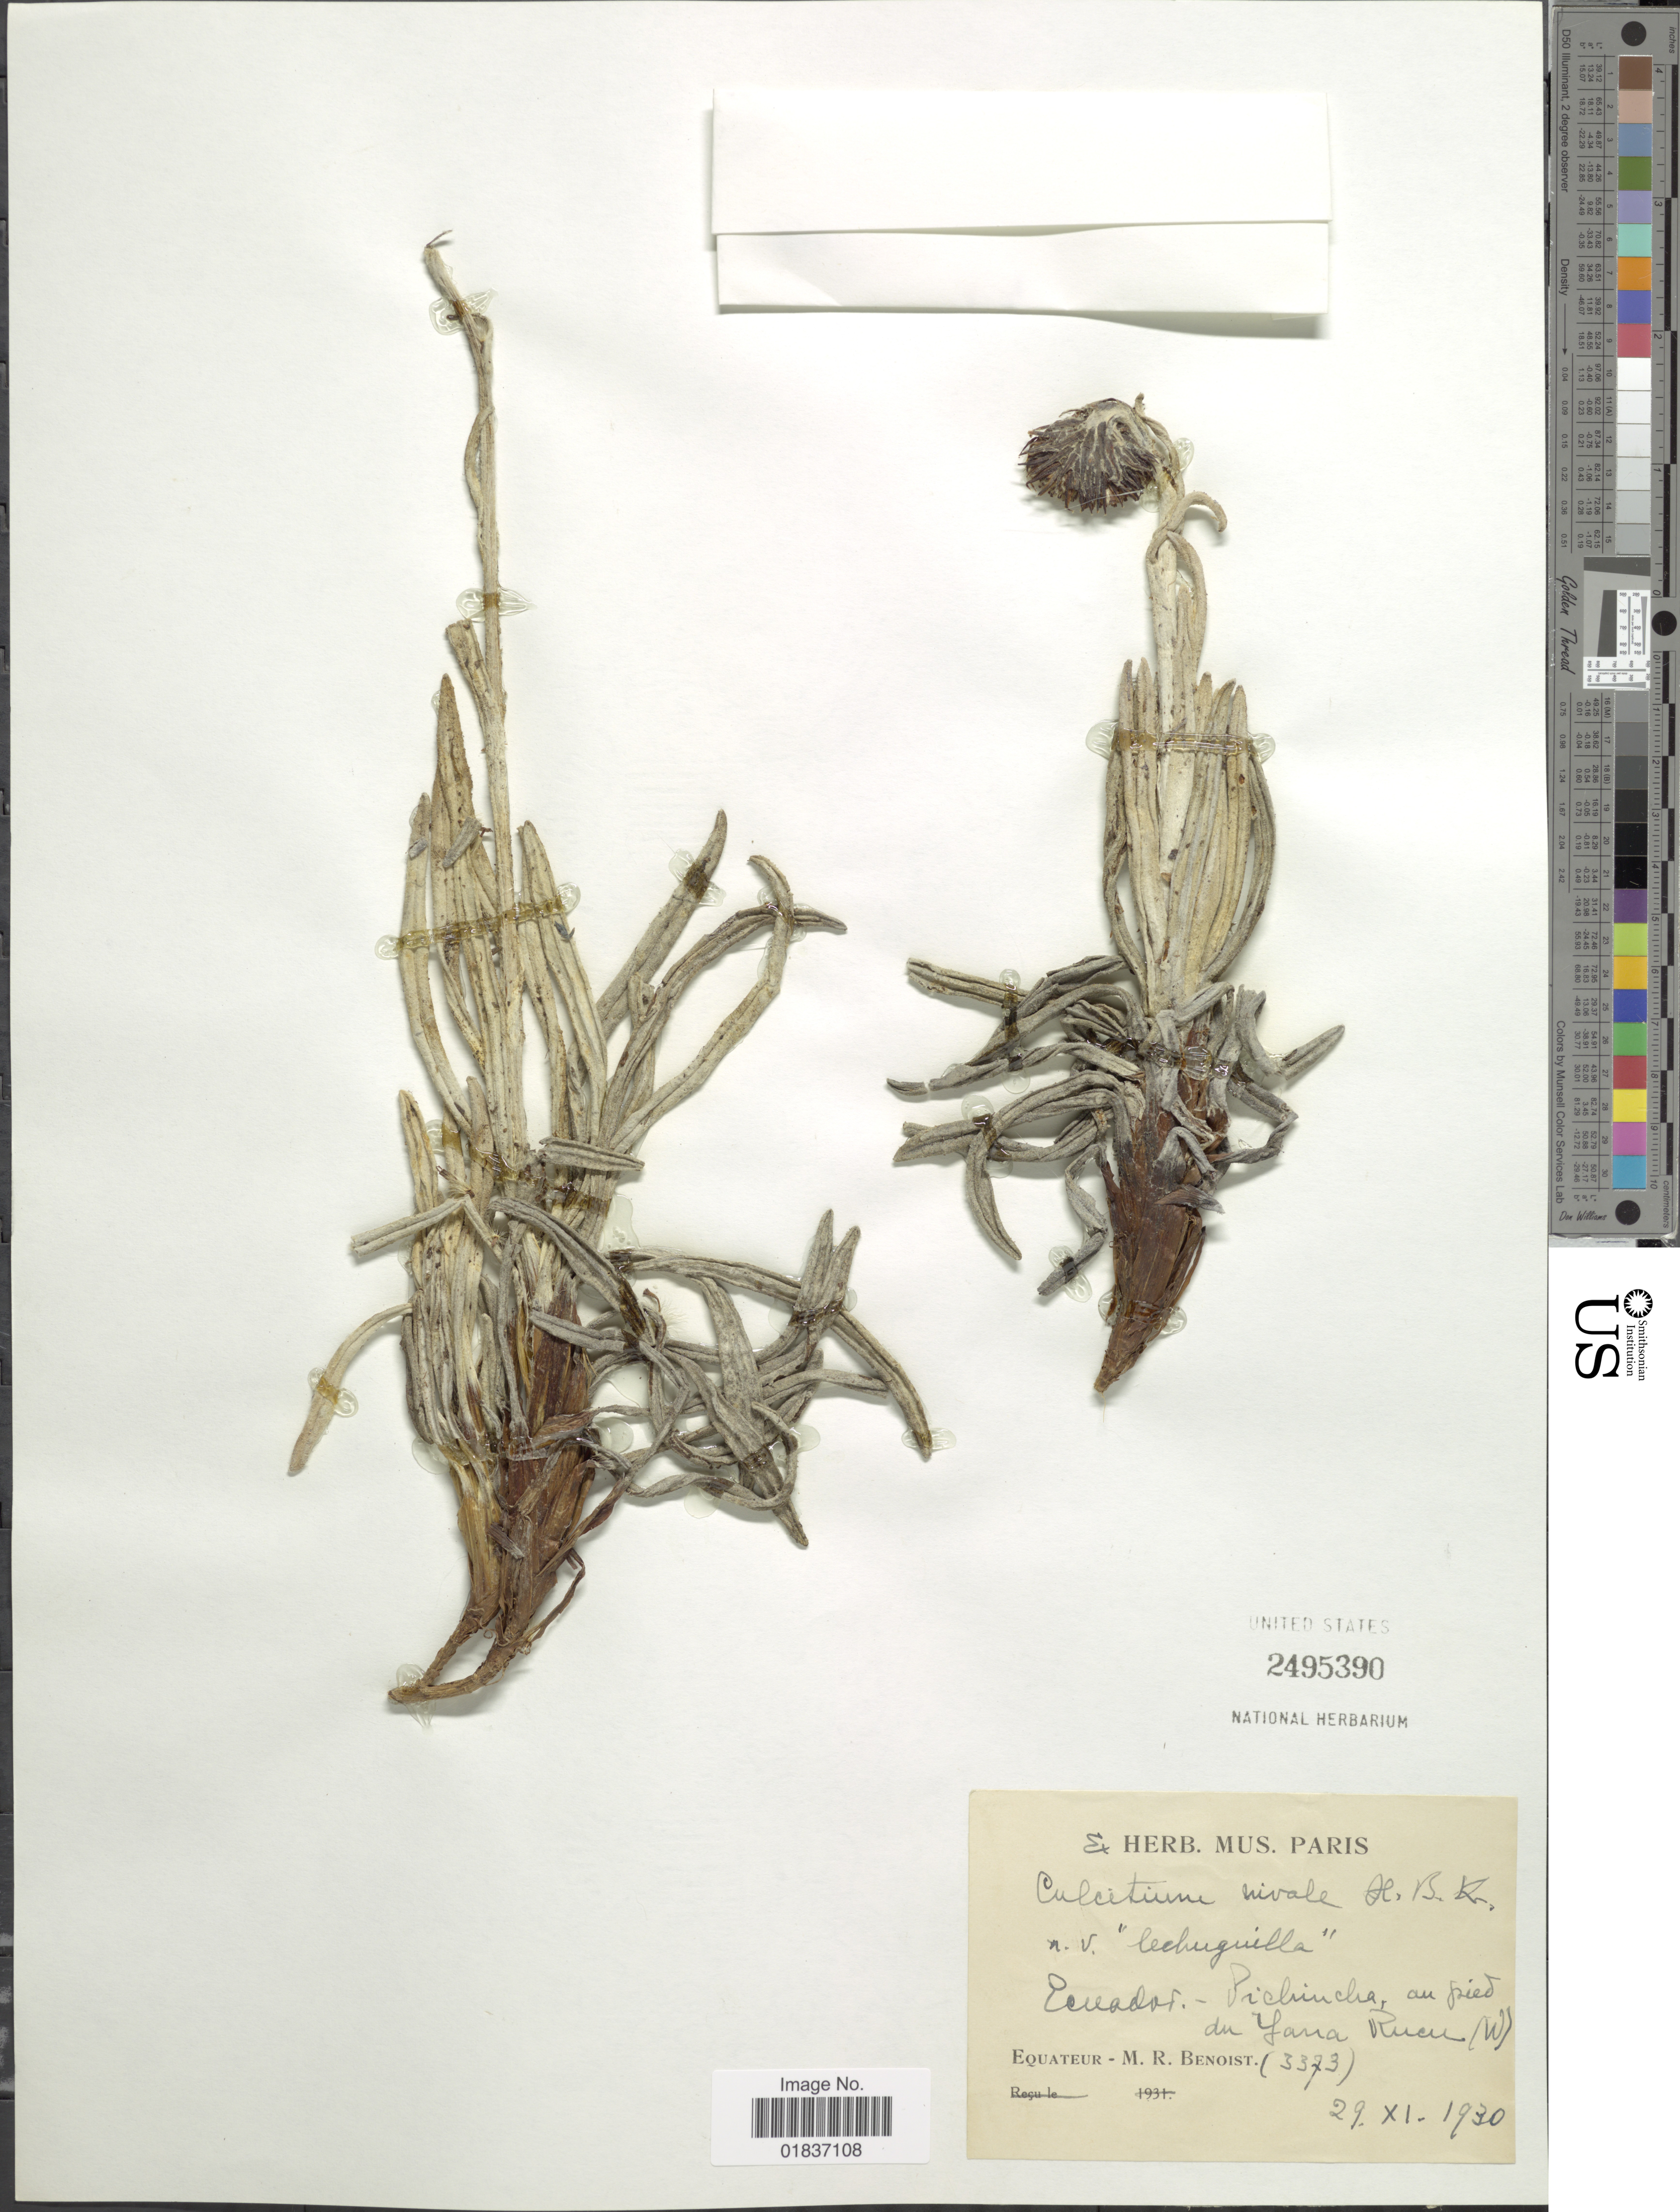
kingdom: Plantae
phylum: Tracheophyta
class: Magnoliopsida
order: Asterales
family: Asteraceae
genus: Senecio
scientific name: Senecio nivalis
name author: (Kunth) Cuatrec.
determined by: Salomon, Luciana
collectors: R. Benoist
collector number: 3373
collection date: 1930-11-29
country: Ecuador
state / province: Pichincha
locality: Pichincha, au pied du Yana Rucu (W)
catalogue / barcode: US 2495390